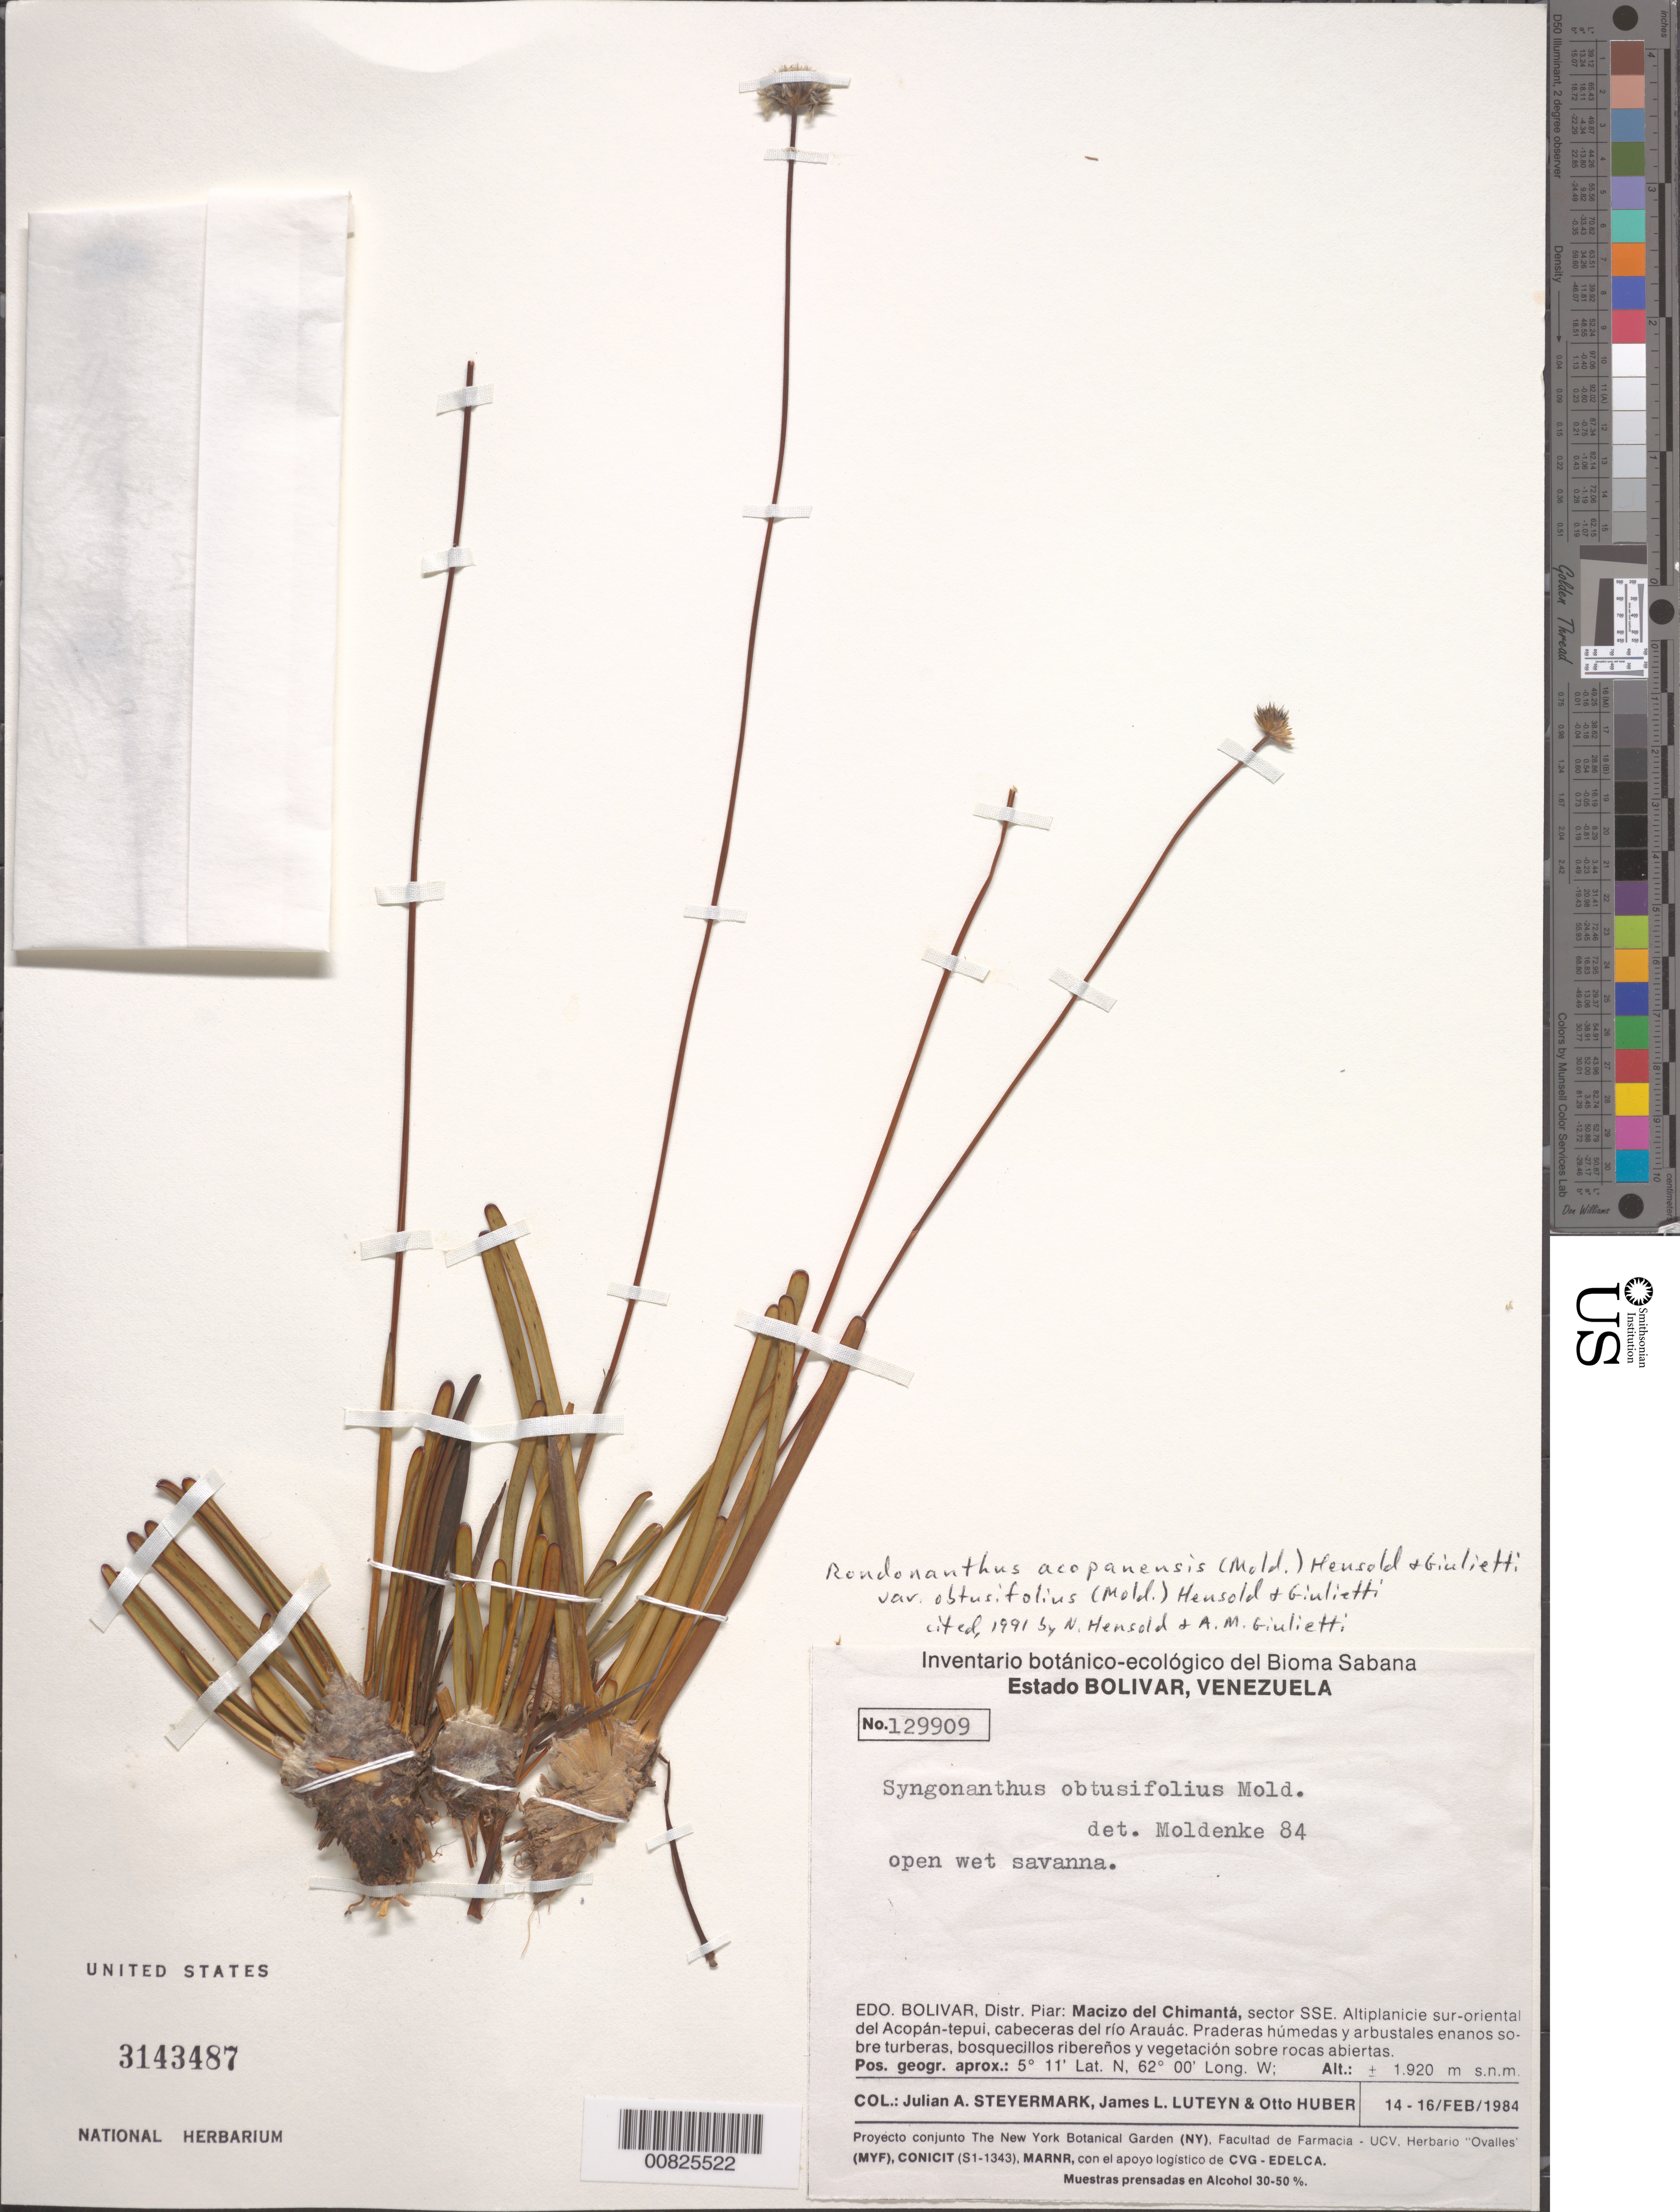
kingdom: Plantae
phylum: Tracheophyta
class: Liliopsida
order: Poales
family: Eriocaulaceae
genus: Rondonanthus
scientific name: Rondonanthus acopanensis var. obtusifolius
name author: (Moldenke) Hensold & Giul.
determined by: Giulietti, A. M.; Hensold, N.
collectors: J. Steyermark, J. L. Luteyn & O. Huber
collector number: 129909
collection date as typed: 14-Feb-84 to 16-Feb-84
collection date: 1984-02-14/1984-02-16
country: Venezuela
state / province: Bolívar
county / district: Piar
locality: Macizo del Chimantá, sector SSE. Altiplanicie sur-oriental del Acopán-tepuí, cabeceras del río Arauác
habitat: Praderas húmedas y arbustales enanos sobre turberas, bosquecillos ribereños y vegetación sobre rocas abiertas; open wet savanna.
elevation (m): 1920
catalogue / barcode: US 3143487